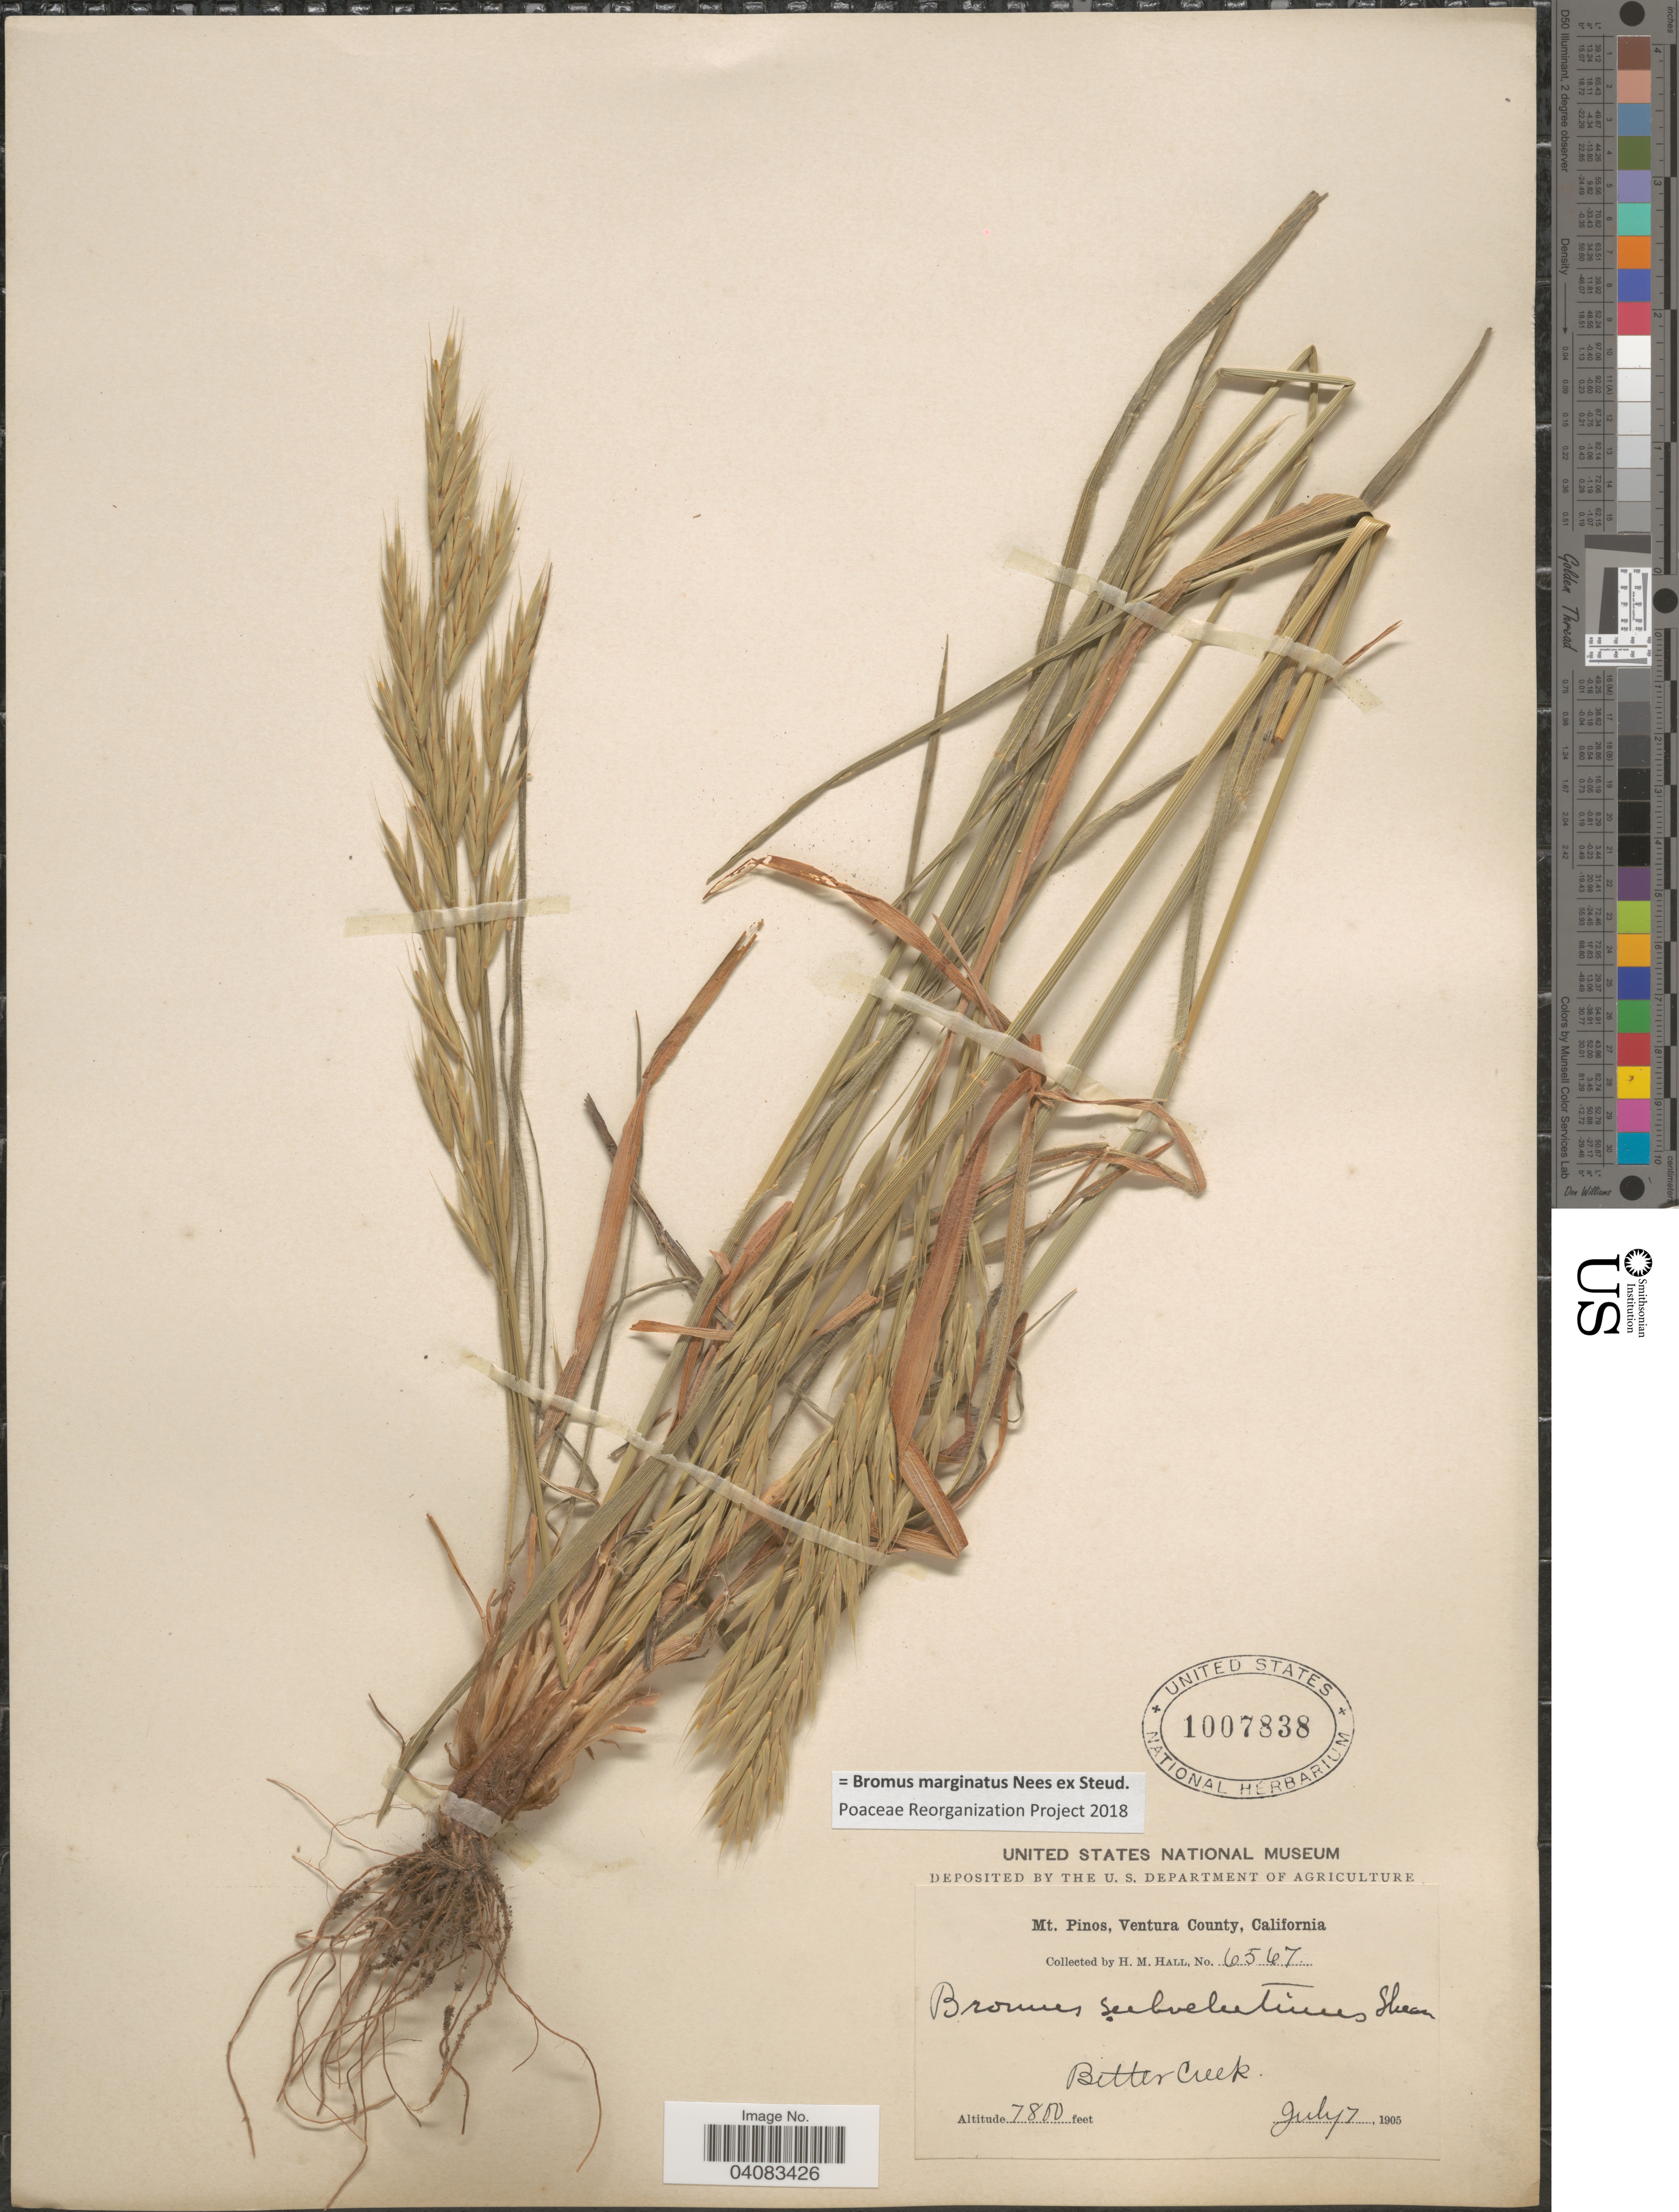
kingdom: Plantae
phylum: Tracheophyta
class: Liliopsida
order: Poales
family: Poaceae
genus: Bromus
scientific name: Bromus marginatus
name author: Nees ex Steud.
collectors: H. M. Hall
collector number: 6567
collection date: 1905-07-07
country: United States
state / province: California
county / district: Ventura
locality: Mt. Pinos, Ventura County. Bitter Creek.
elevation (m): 2377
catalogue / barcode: US 1007838